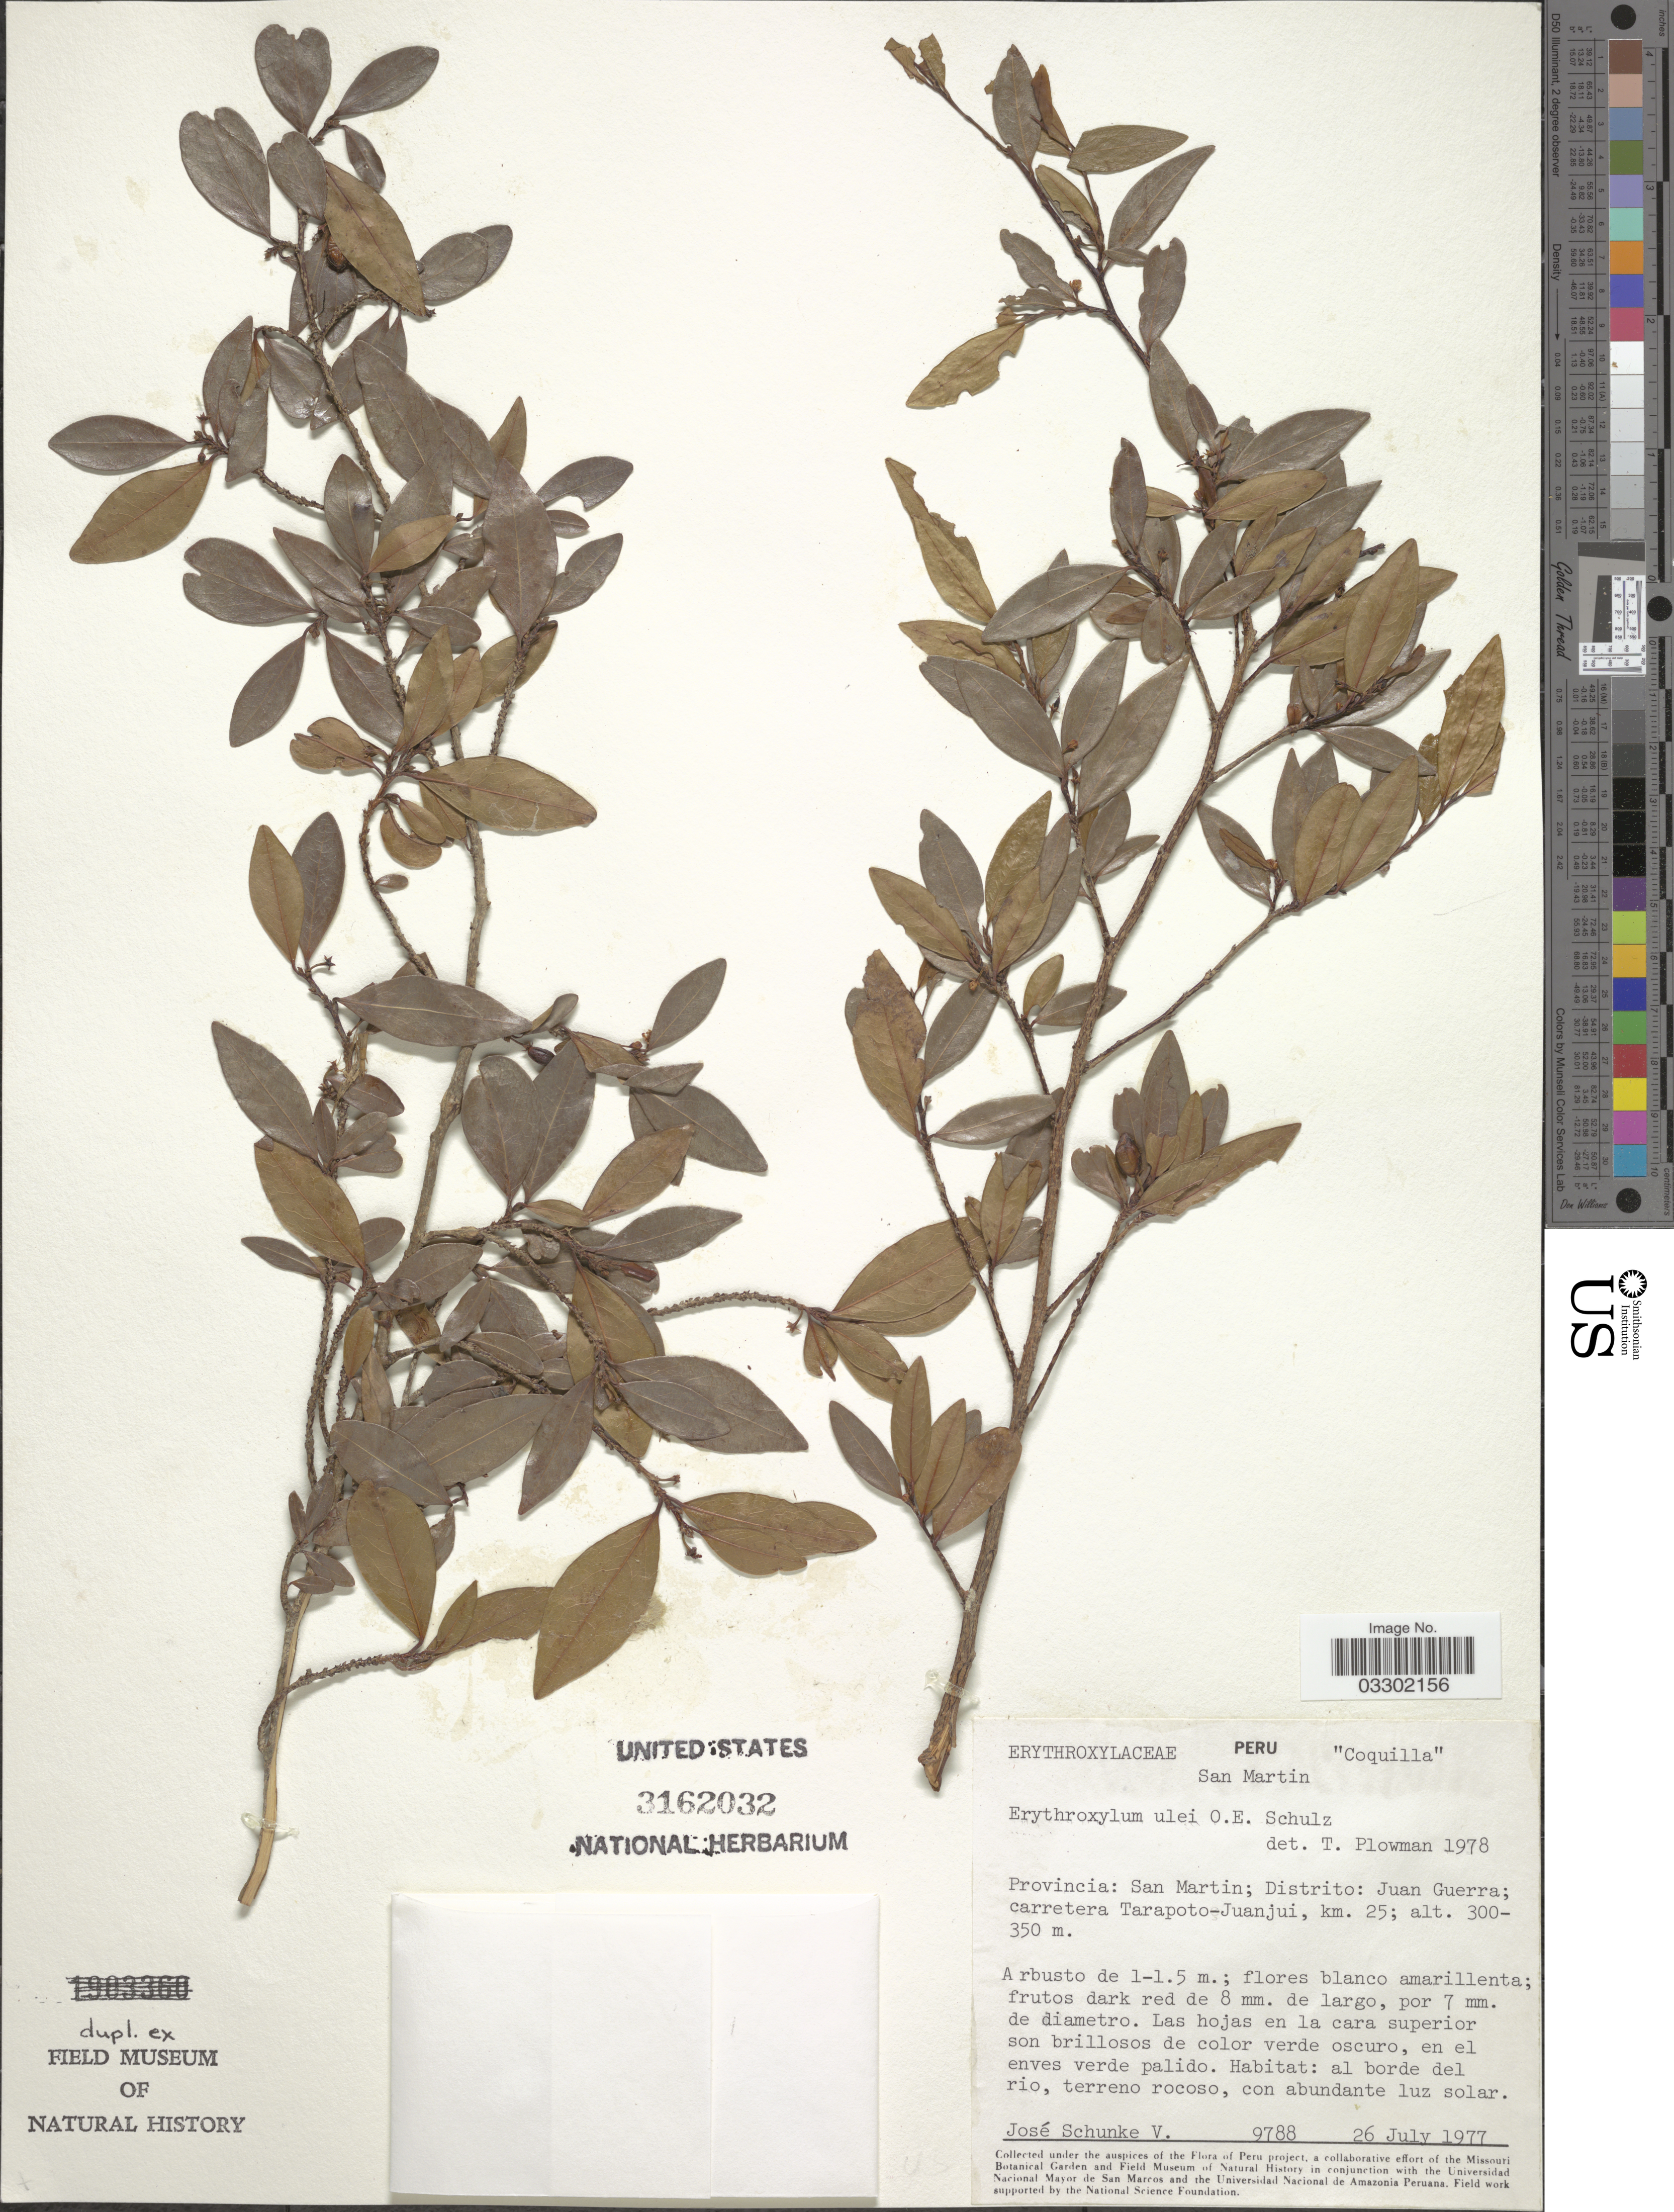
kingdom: Plantae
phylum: Tracheophyta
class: Magnoliopsida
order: Malpighiales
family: Erythroxylaceae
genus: Erythroxylum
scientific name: Erythroxylum ulei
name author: O.E. Schulz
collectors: J. Schunke Vigo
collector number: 9788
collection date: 1977-07-26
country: Peru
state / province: San Martín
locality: Provincia: San Martin; Distrito: Juan Guerra; carretera Tarapoto-Juanjui, km. 25.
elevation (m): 300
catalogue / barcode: US 3162032